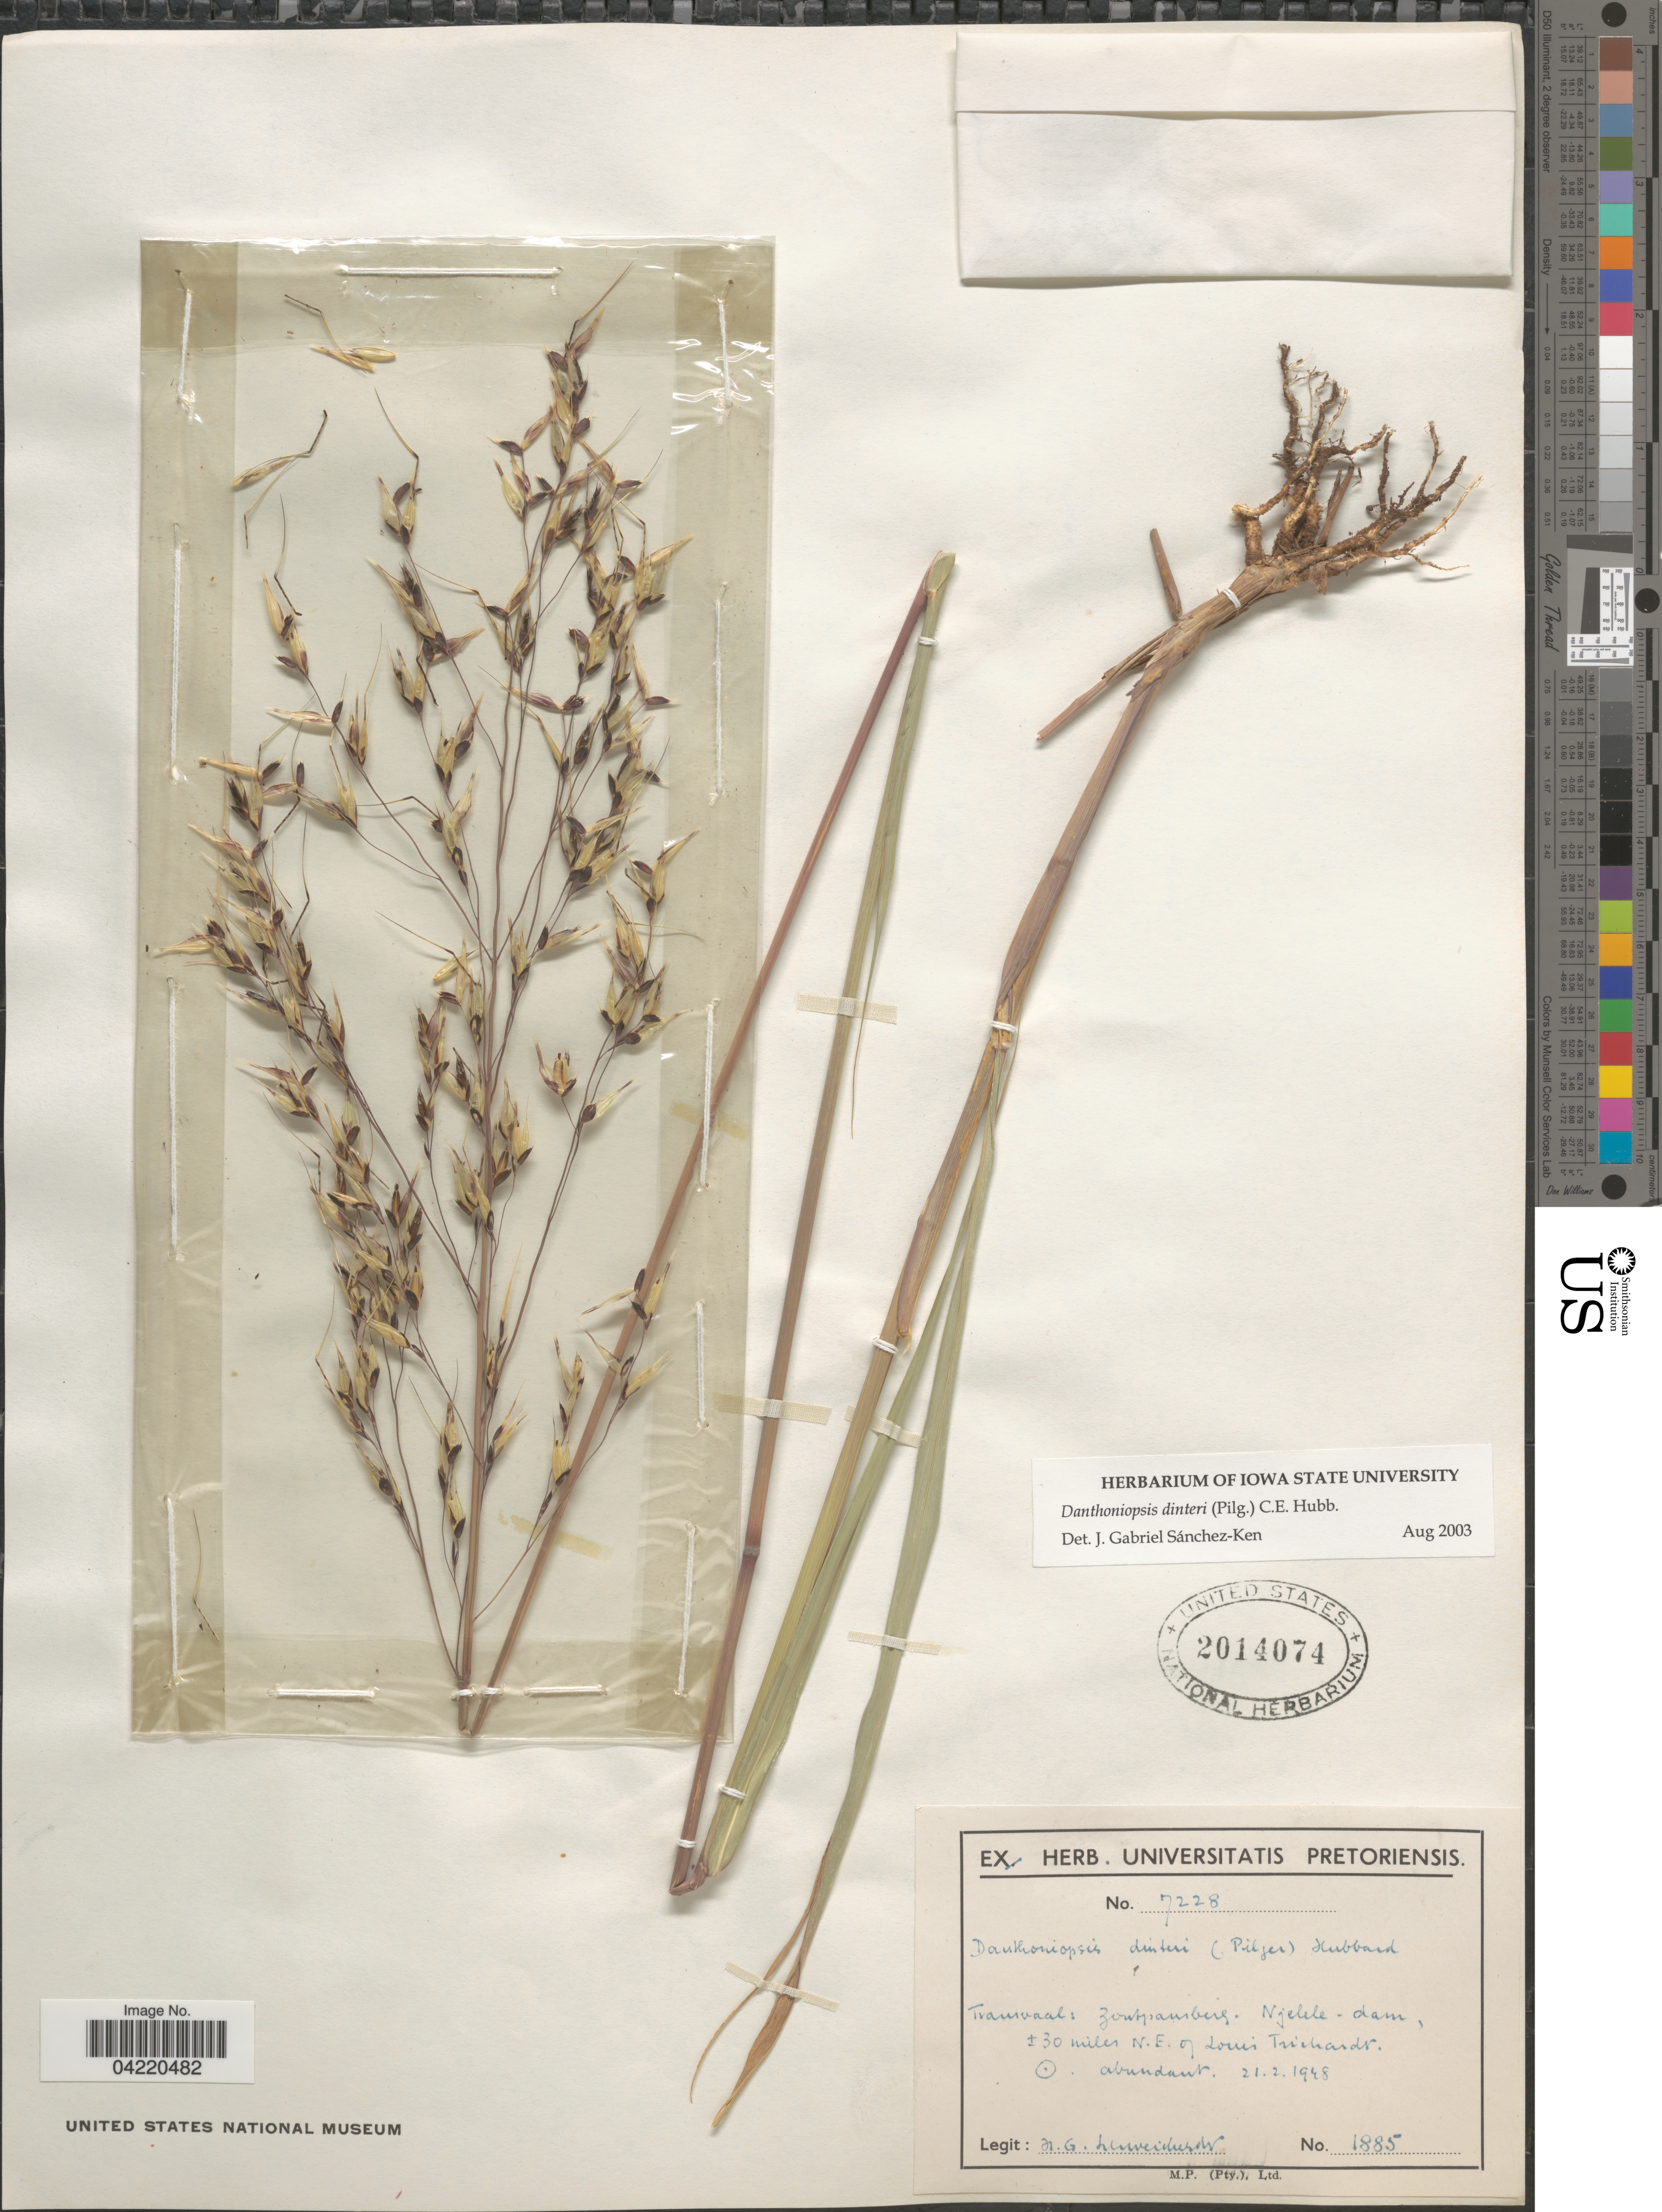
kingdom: Plantae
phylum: Tracheophyta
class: Liliopsida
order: Poales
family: Poaceae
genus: Danthoniopsis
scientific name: Danthoniopsis dinteri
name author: (Pilg.) C. E. Hubb.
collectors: H. Schweickerdt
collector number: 1885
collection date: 1948-02-21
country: South Africa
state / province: Limpopo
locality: Transvaal: Zoutpansberg. Njelele-dam, ± 30 miles N.E. of Louis Trichardt.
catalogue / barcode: US 2014074